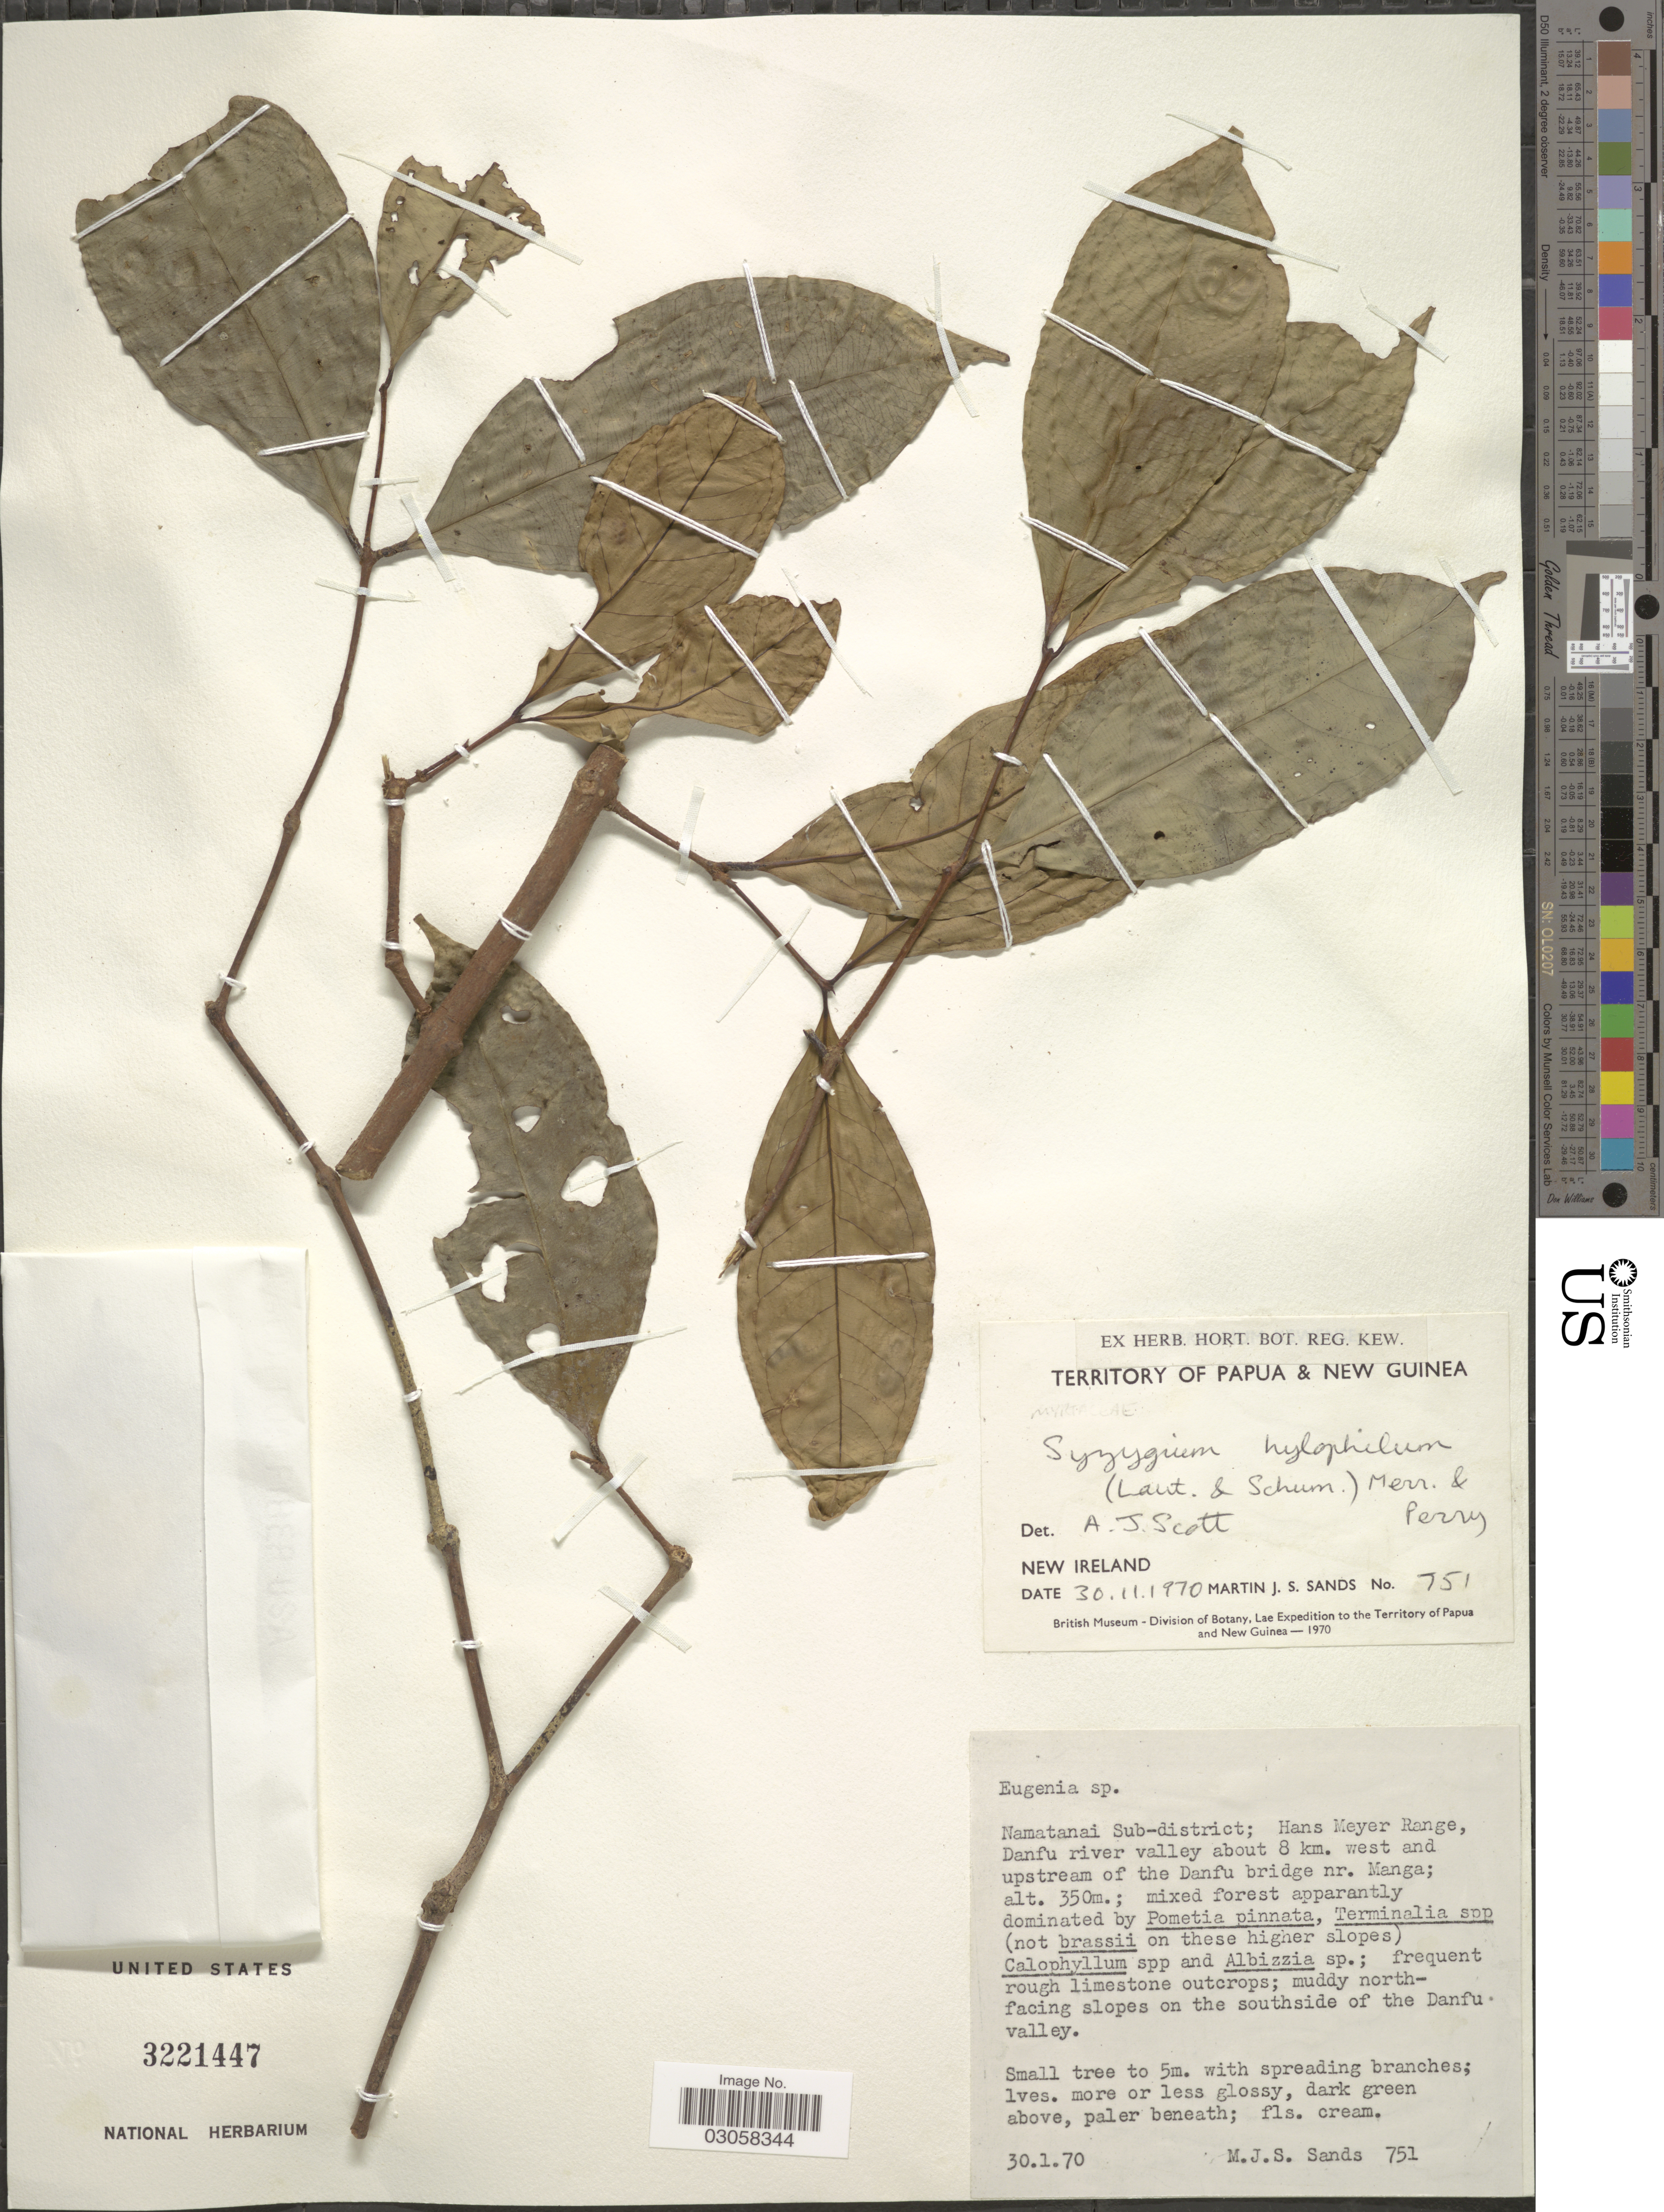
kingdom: Plantae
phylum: Tracheophyta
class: Magnoliopsida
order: Myrtales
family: Myrtaceae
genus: Syzygium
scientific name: Syzygium hylophilum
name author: (Lauterb. & K. Schum.) Merr. & L.M. Perry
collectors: M. Sands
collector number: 751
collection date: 1970-01-30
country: Papua New Guinea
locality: Namatanai Sub-district; Hans Meyer Range, Danfu river valley about 8 km. west and upstream of the Danfu bridge nr. Manga.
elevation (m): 350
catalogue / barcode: US 3221447